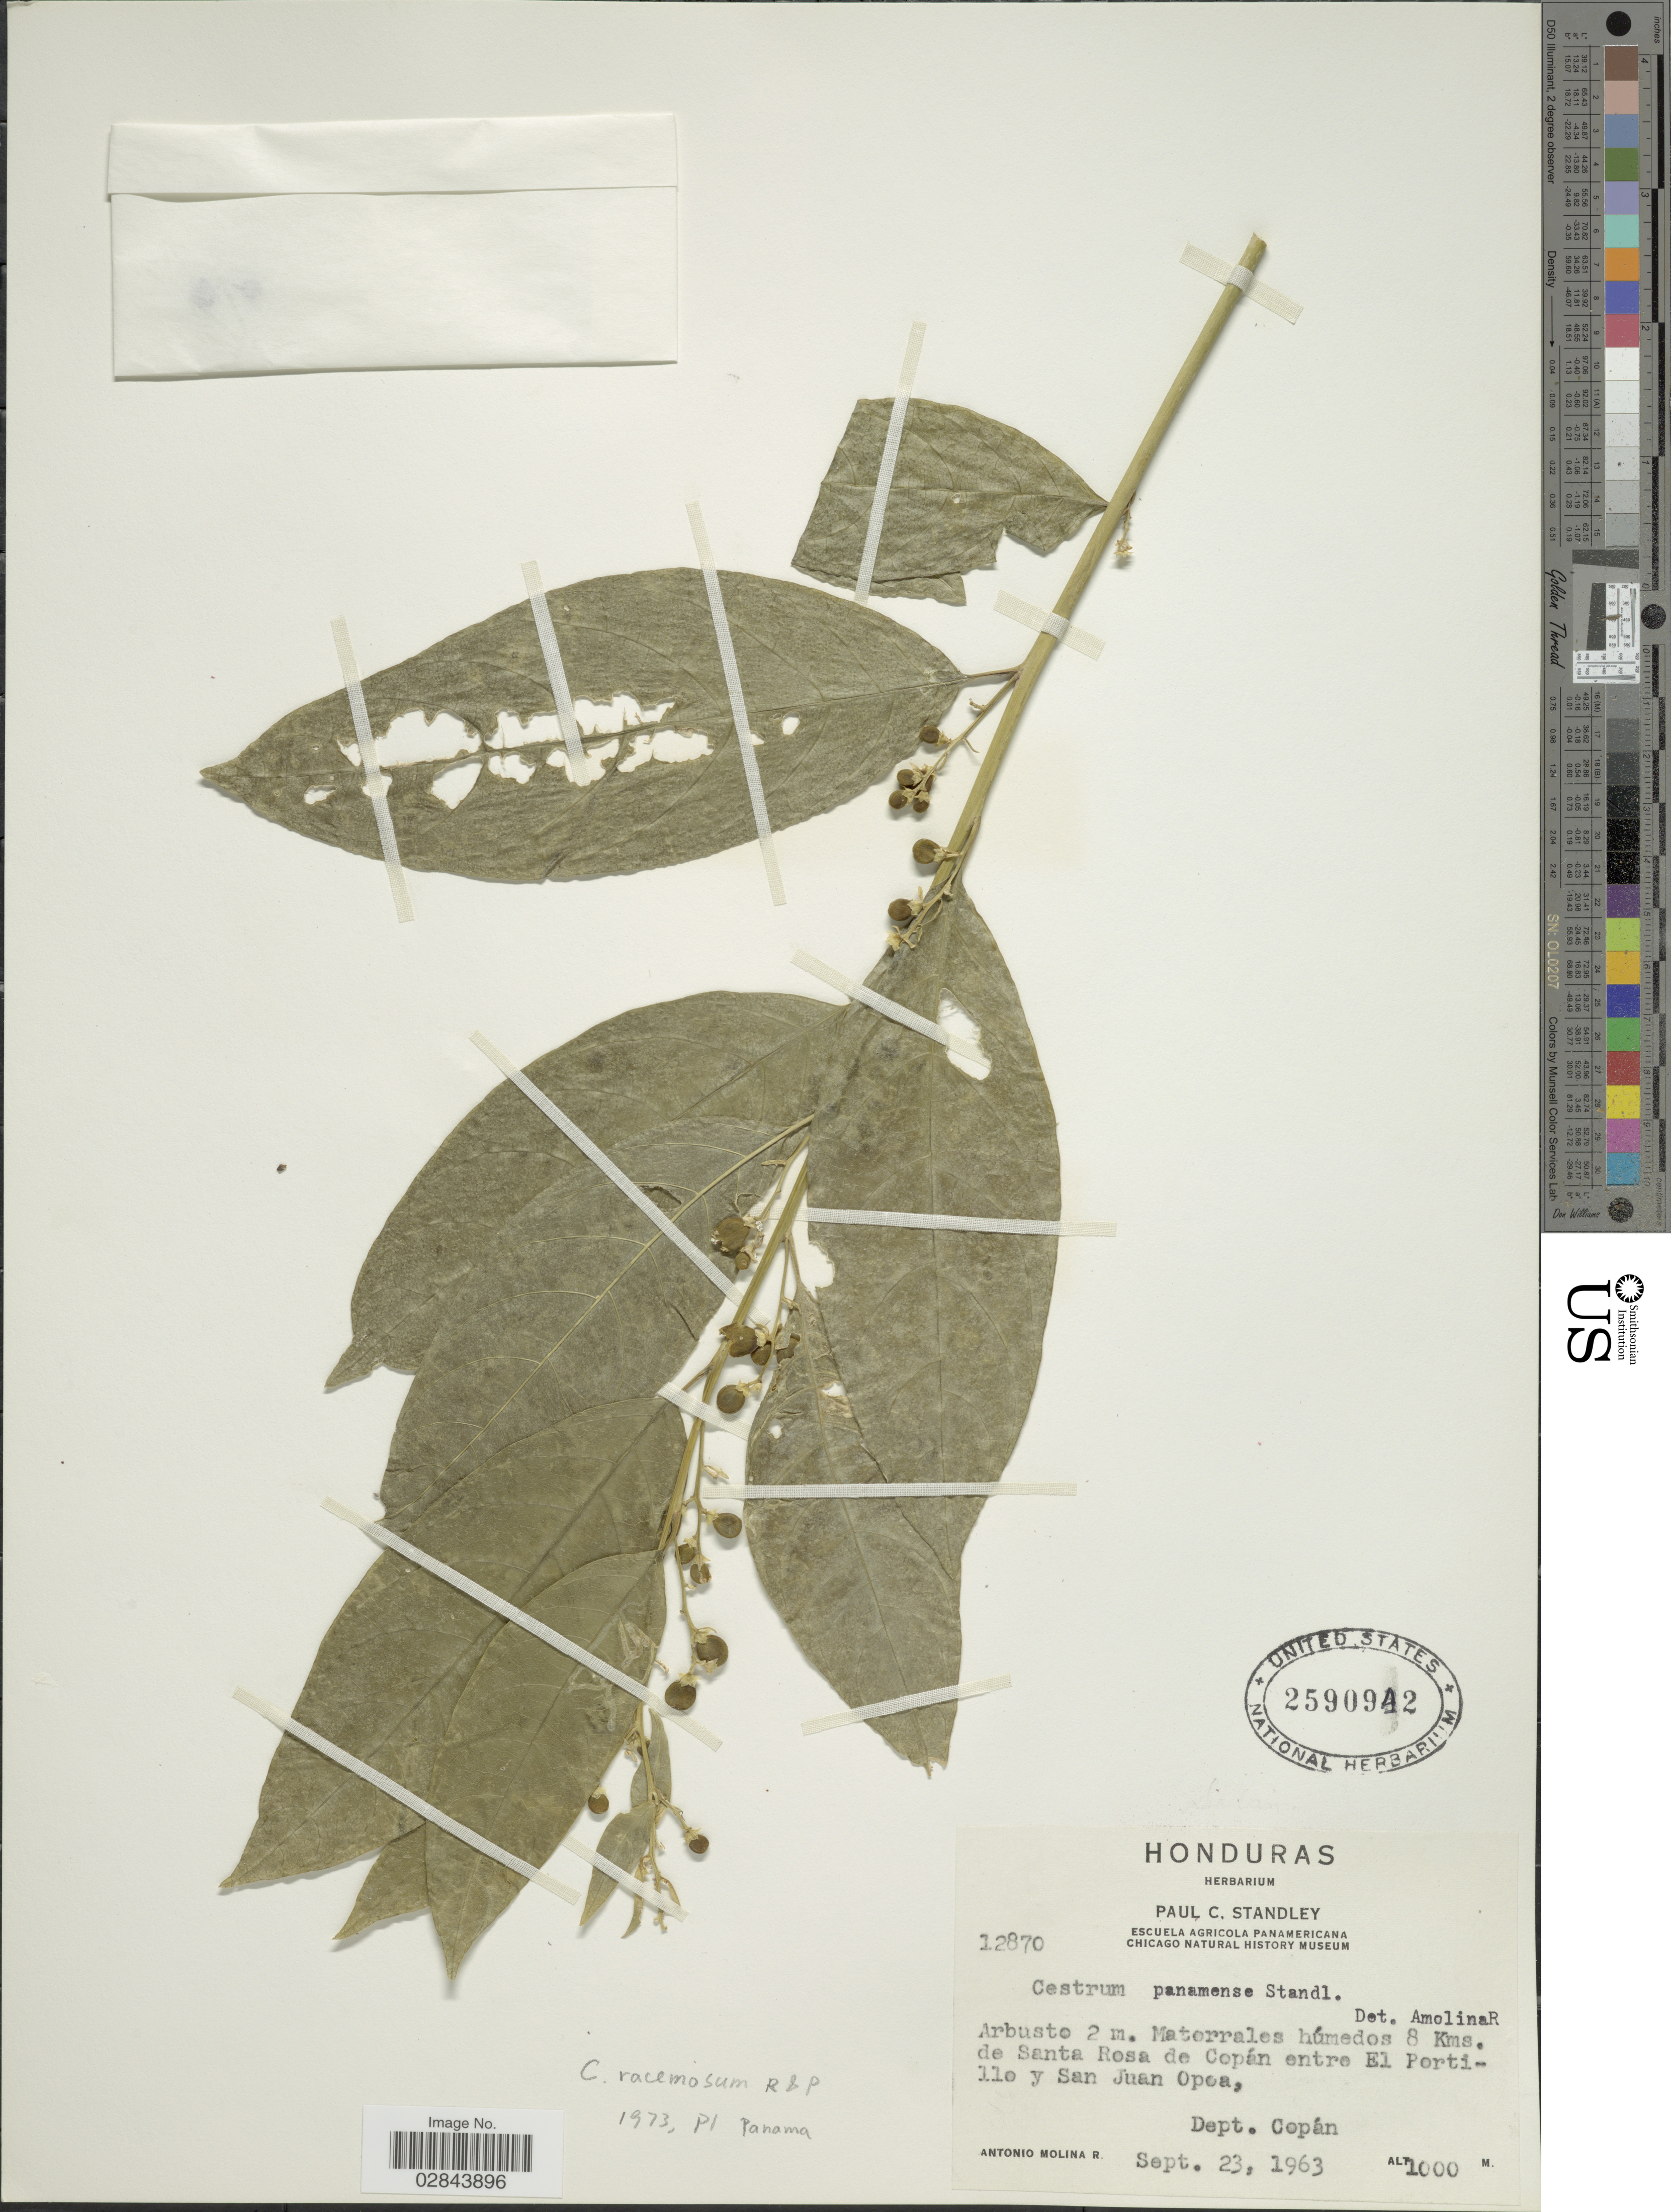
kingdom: Plantae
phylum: Tracheophyta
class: Magnoliopsida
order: Solanales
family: Solanaceae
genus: Cestrum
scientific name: Cestrum racemosum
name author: Ruiz & Pav.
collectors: A. Molina R.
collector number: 12870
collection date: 1963-09-23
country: Honduras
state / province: Copán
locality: Matorrales húmedos 8 Kms. de Santa rosa de Copán entre El Portillo y San Juan Opoa, Dept. Copán.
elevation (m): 1000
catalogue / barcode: US 2590942